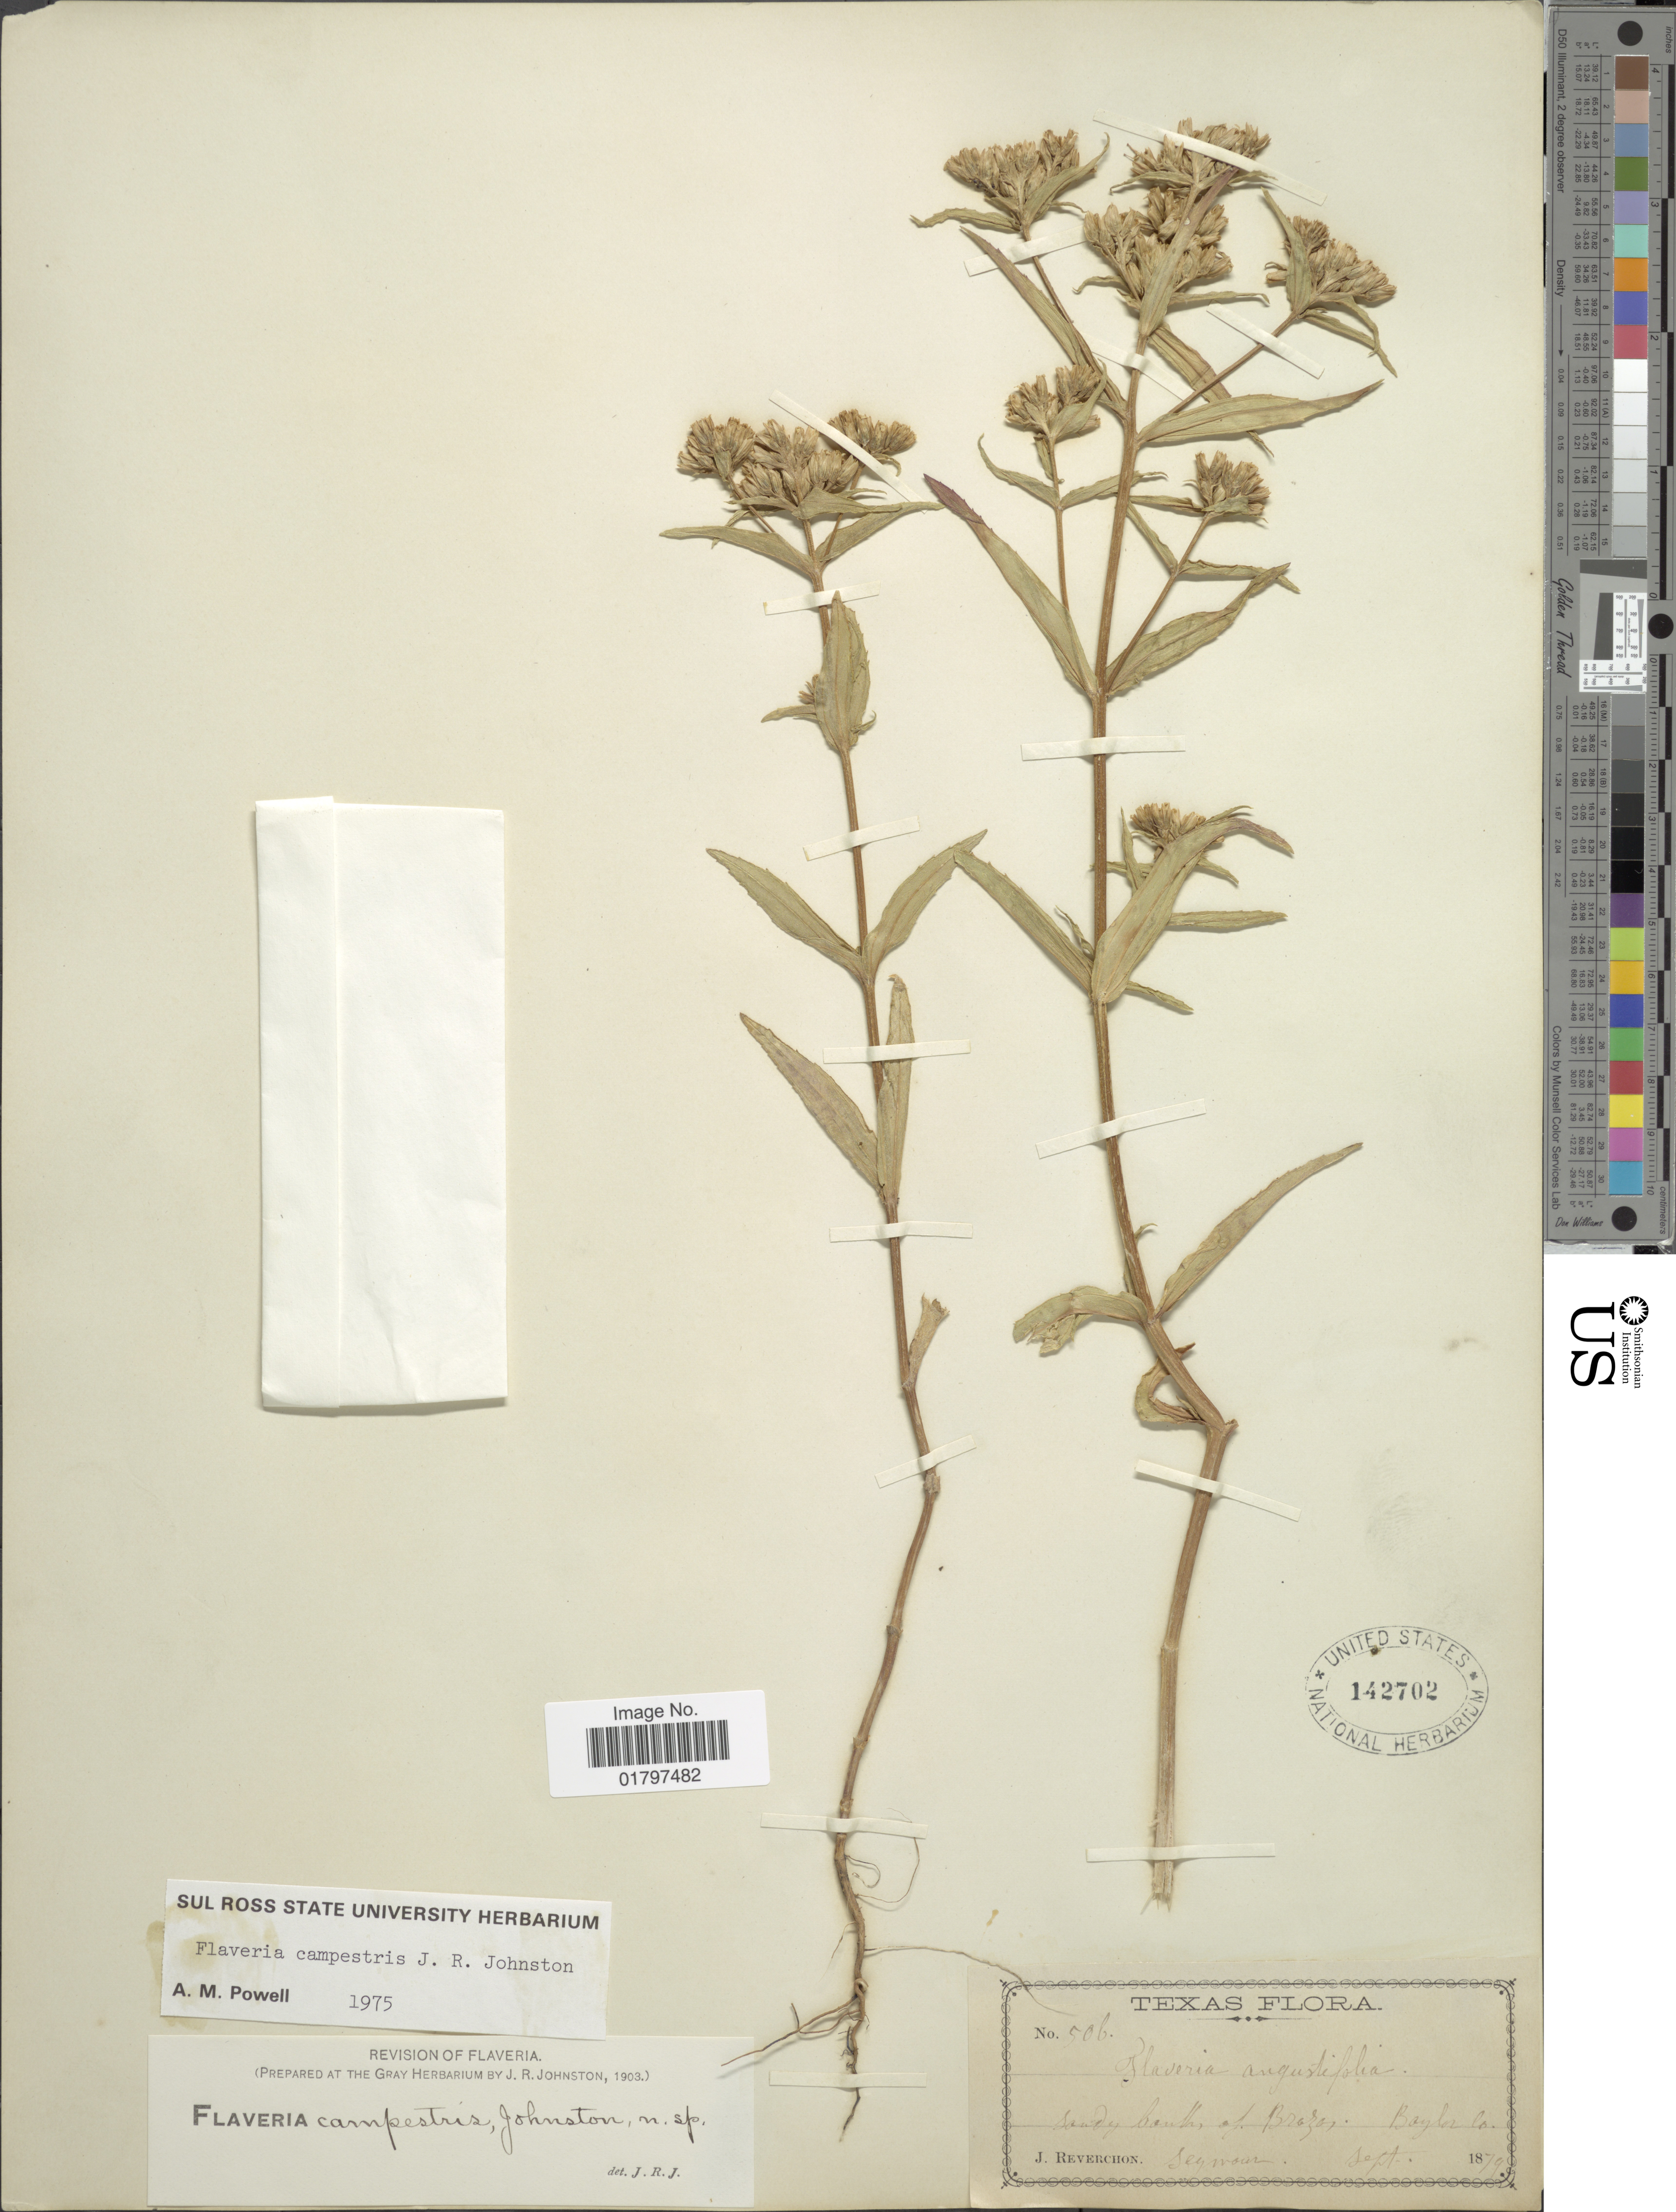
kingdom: Plantae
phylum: Tracheophyta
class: Magnoliopsida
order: Asterales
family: Asteraceae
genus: Flaveria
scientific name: Flaveria campestris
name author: J.R. Johnst.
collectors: J. Reverchon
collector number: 50b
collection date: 1879-09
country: United States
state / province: Texas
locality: Sandy bank of Brazoi, Baylor Co.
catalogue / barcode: US 142702